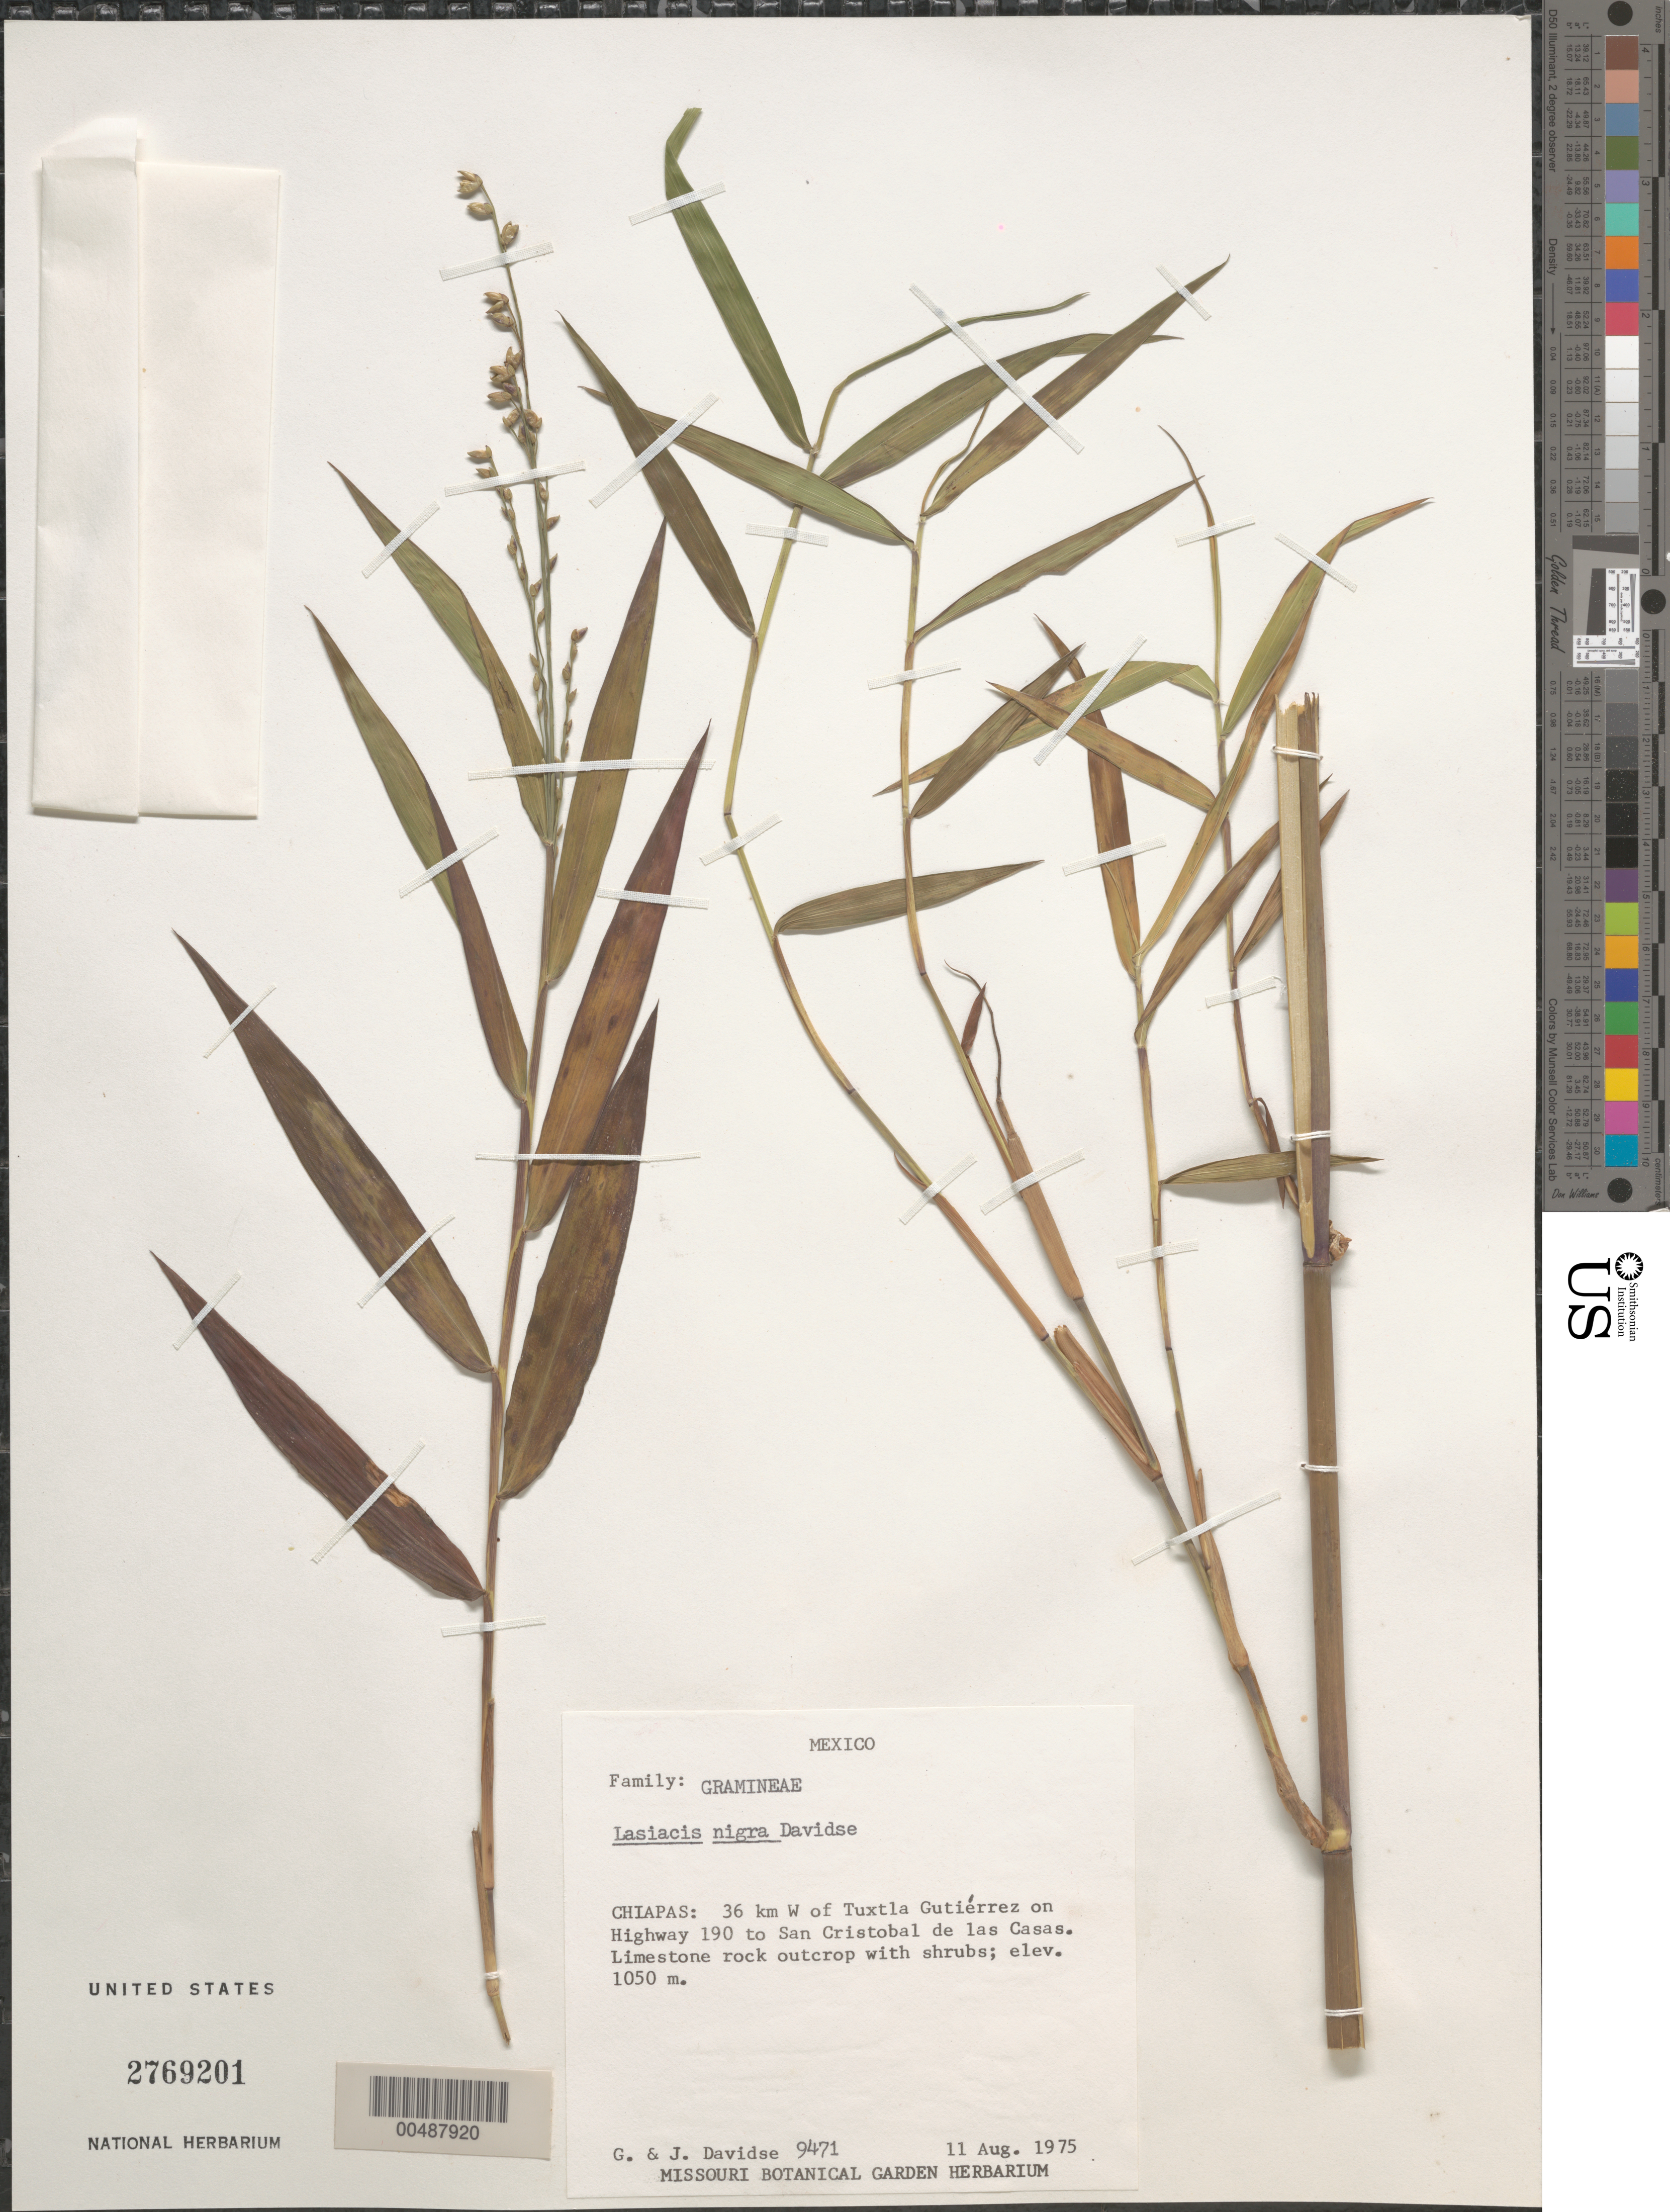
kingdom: Plantae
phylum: Tracheophyta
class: Liliopsida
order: Poales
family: Poaceae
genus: Lasiacis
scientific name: Lasiacis maxonii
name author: Swallen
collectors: G. Davidse & J. Davidse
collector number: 9471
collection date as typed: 11 Aug 1975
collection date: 1975-08-11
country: Mexico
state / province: Chiapas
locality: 36 km W of Tuxtla Gutierrez on Hwy 190 to San Cristobal de las Casas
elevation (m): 1050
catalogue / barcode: US 2769201